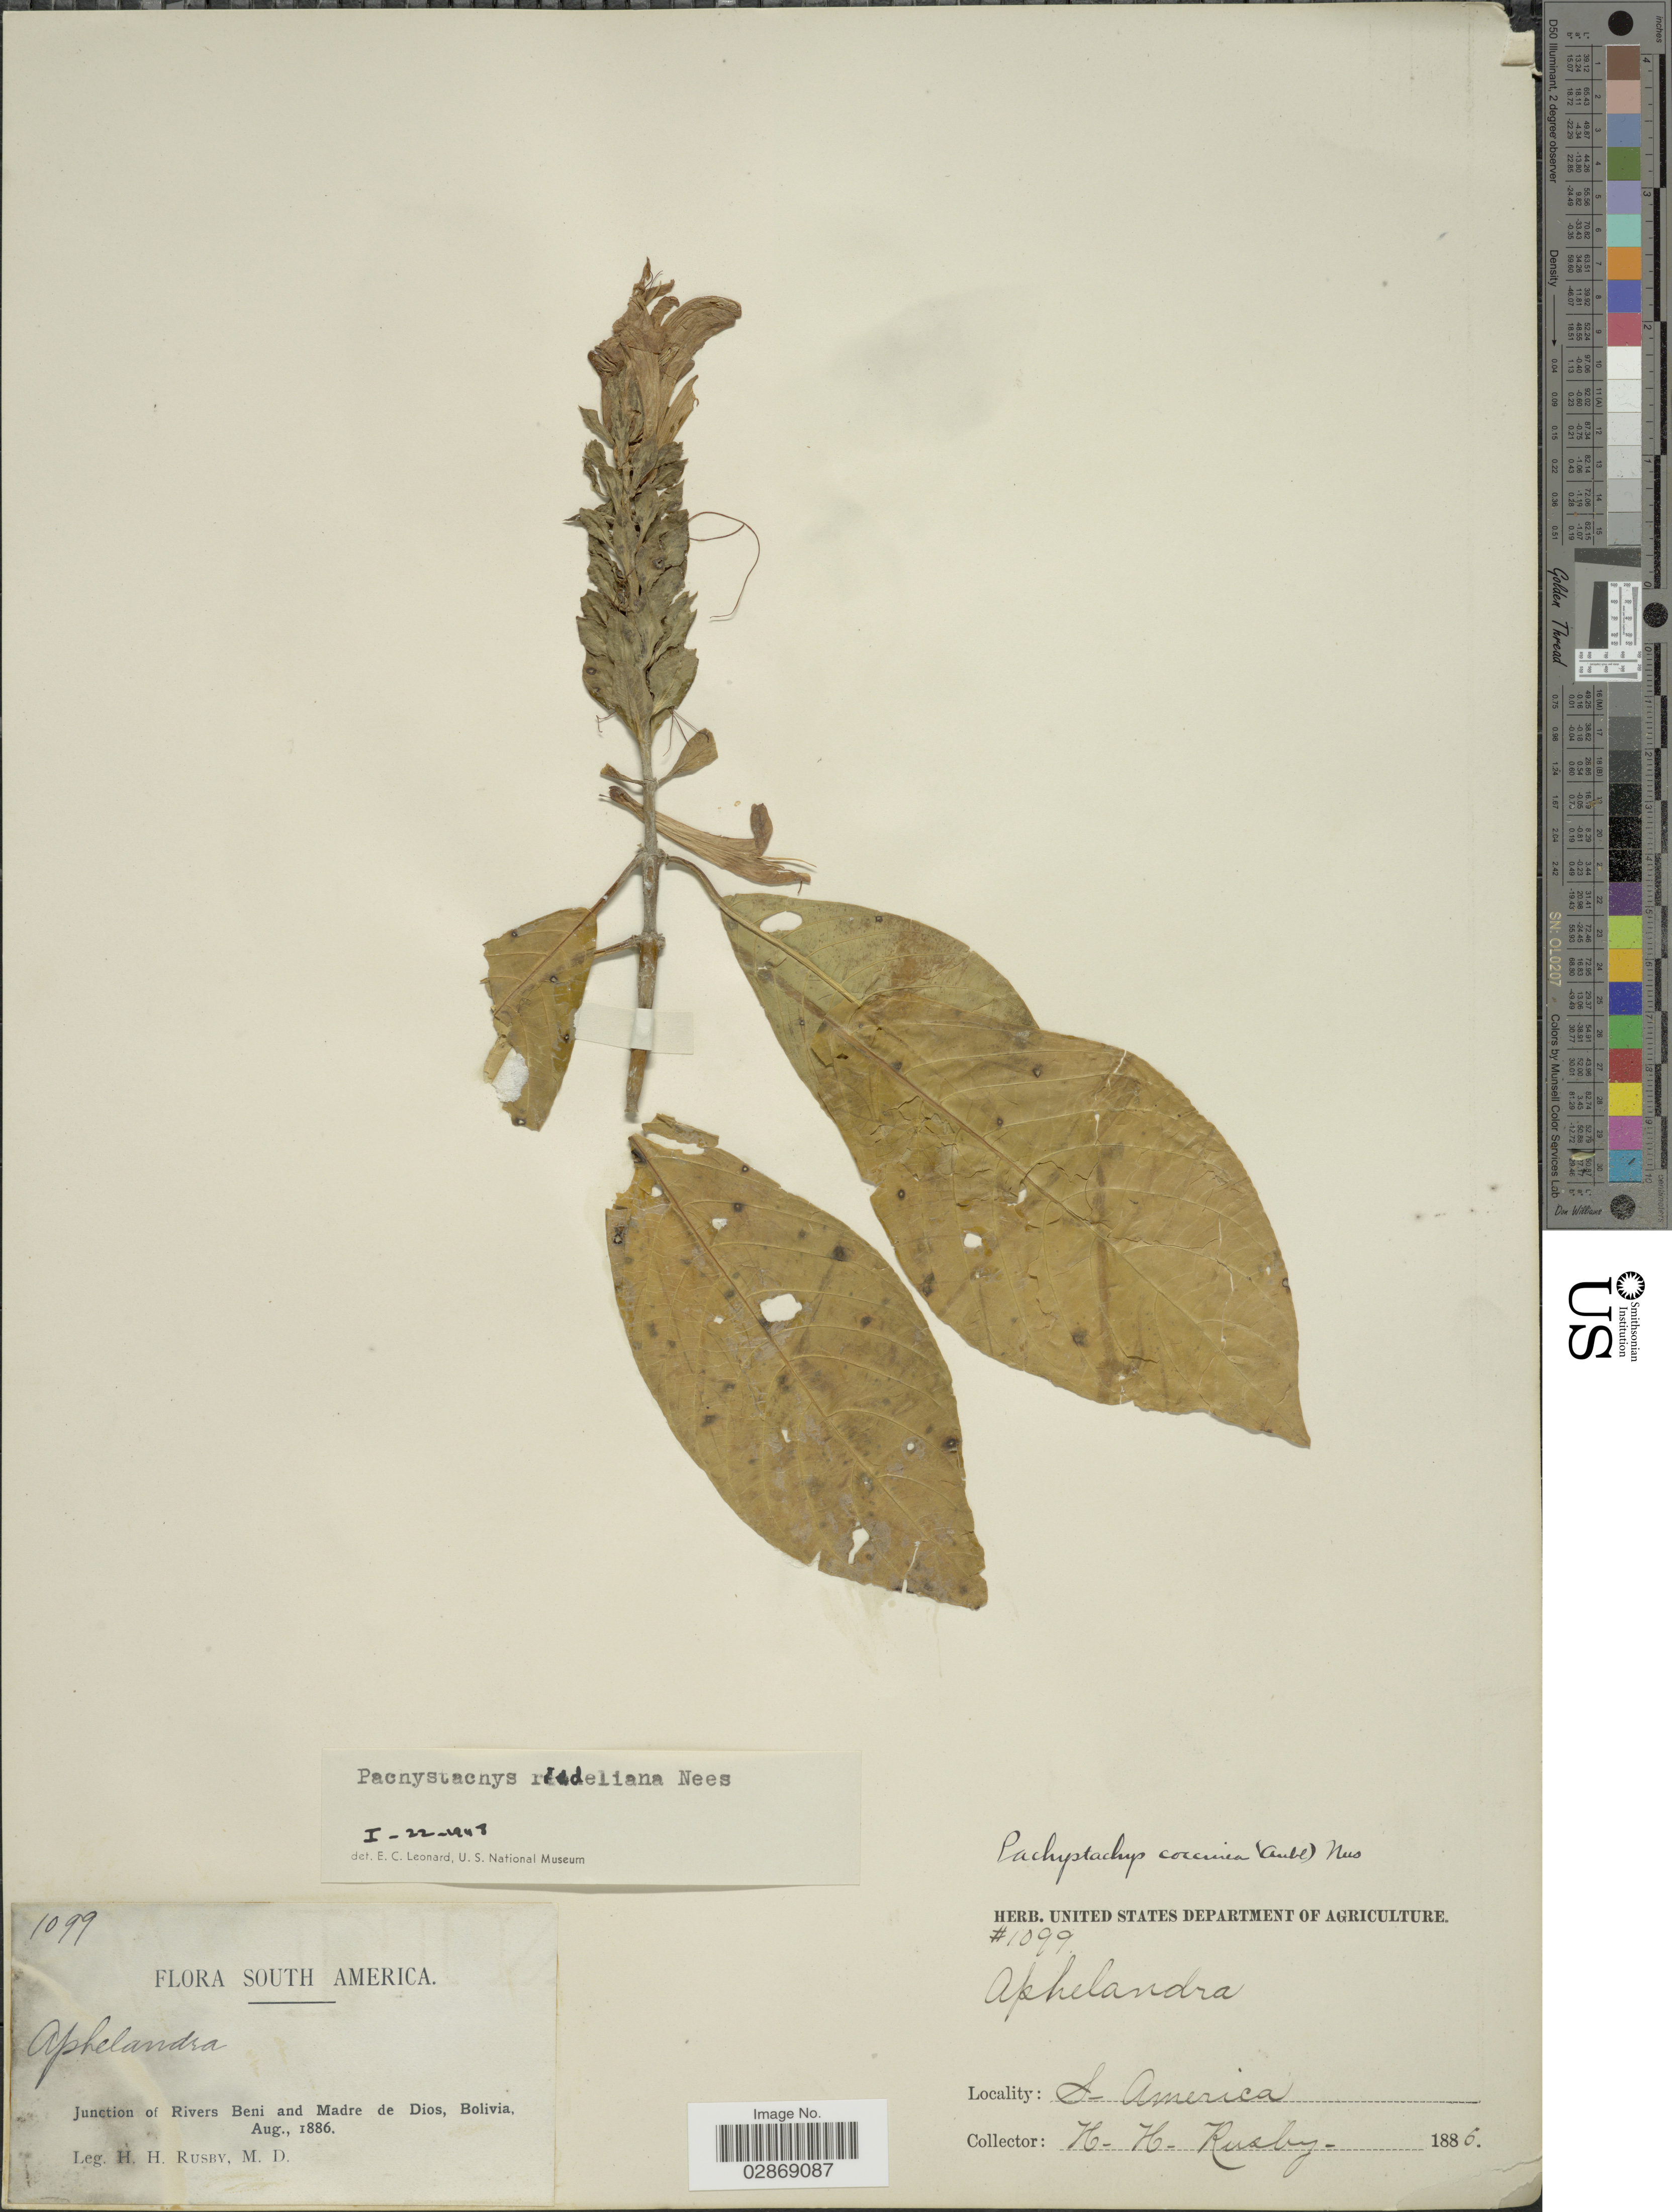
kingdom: Plantae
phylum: Tracheophyta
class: Magnoliopsida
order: Lamiales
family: Acanthaceae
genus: Pachystachys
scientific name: Pachystachys spicata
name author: (Ruiz & Pav.) Wassh.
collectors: H. H. Rusby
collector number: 1099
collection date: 1886-08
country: Bolivia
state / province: Beni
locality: Junction of Rivers Beni and Madre de Dios